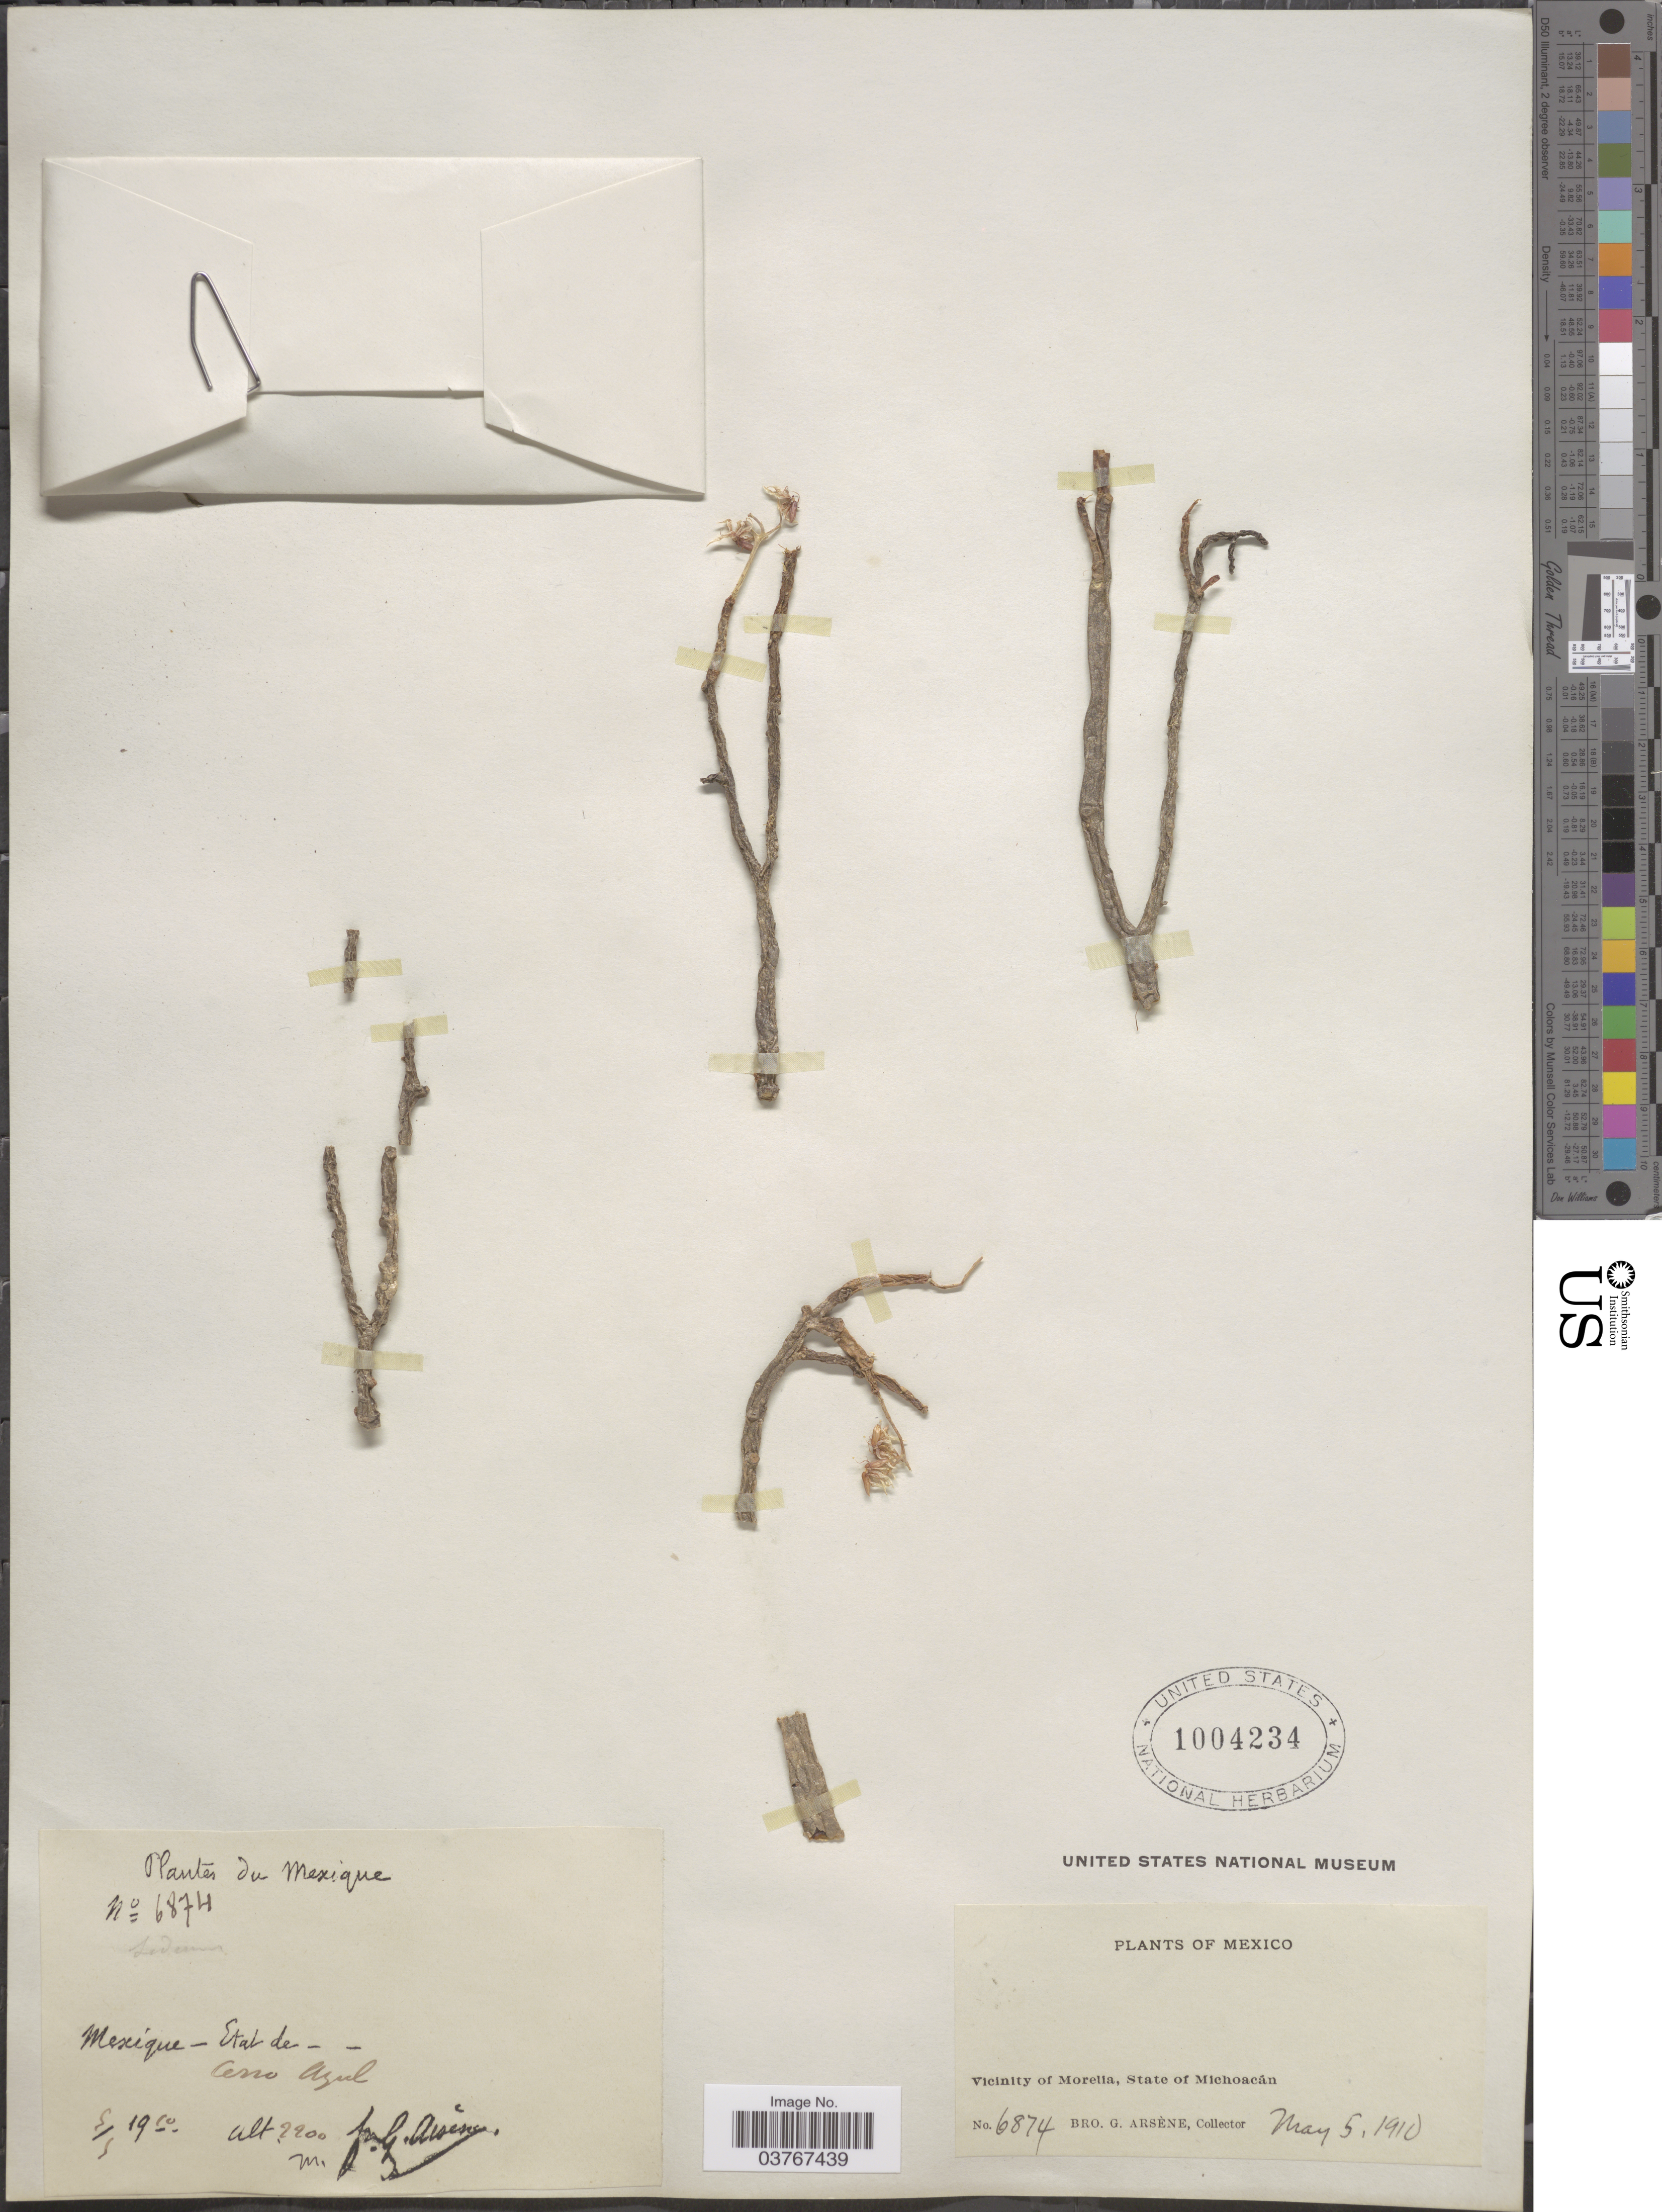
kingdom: Plantae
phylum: Tracheophyta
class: Magnoliopsida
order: Saxifragales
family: Crassulaceae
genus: Sedum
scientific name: Sedum sp.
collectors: Bro. G. Arsène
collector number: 6874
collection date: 1910-05-05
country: Mexico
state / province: Michoacán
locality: Vicinity of Morelia. Cerro Azul.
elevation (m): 2200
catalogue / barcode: US 1004234